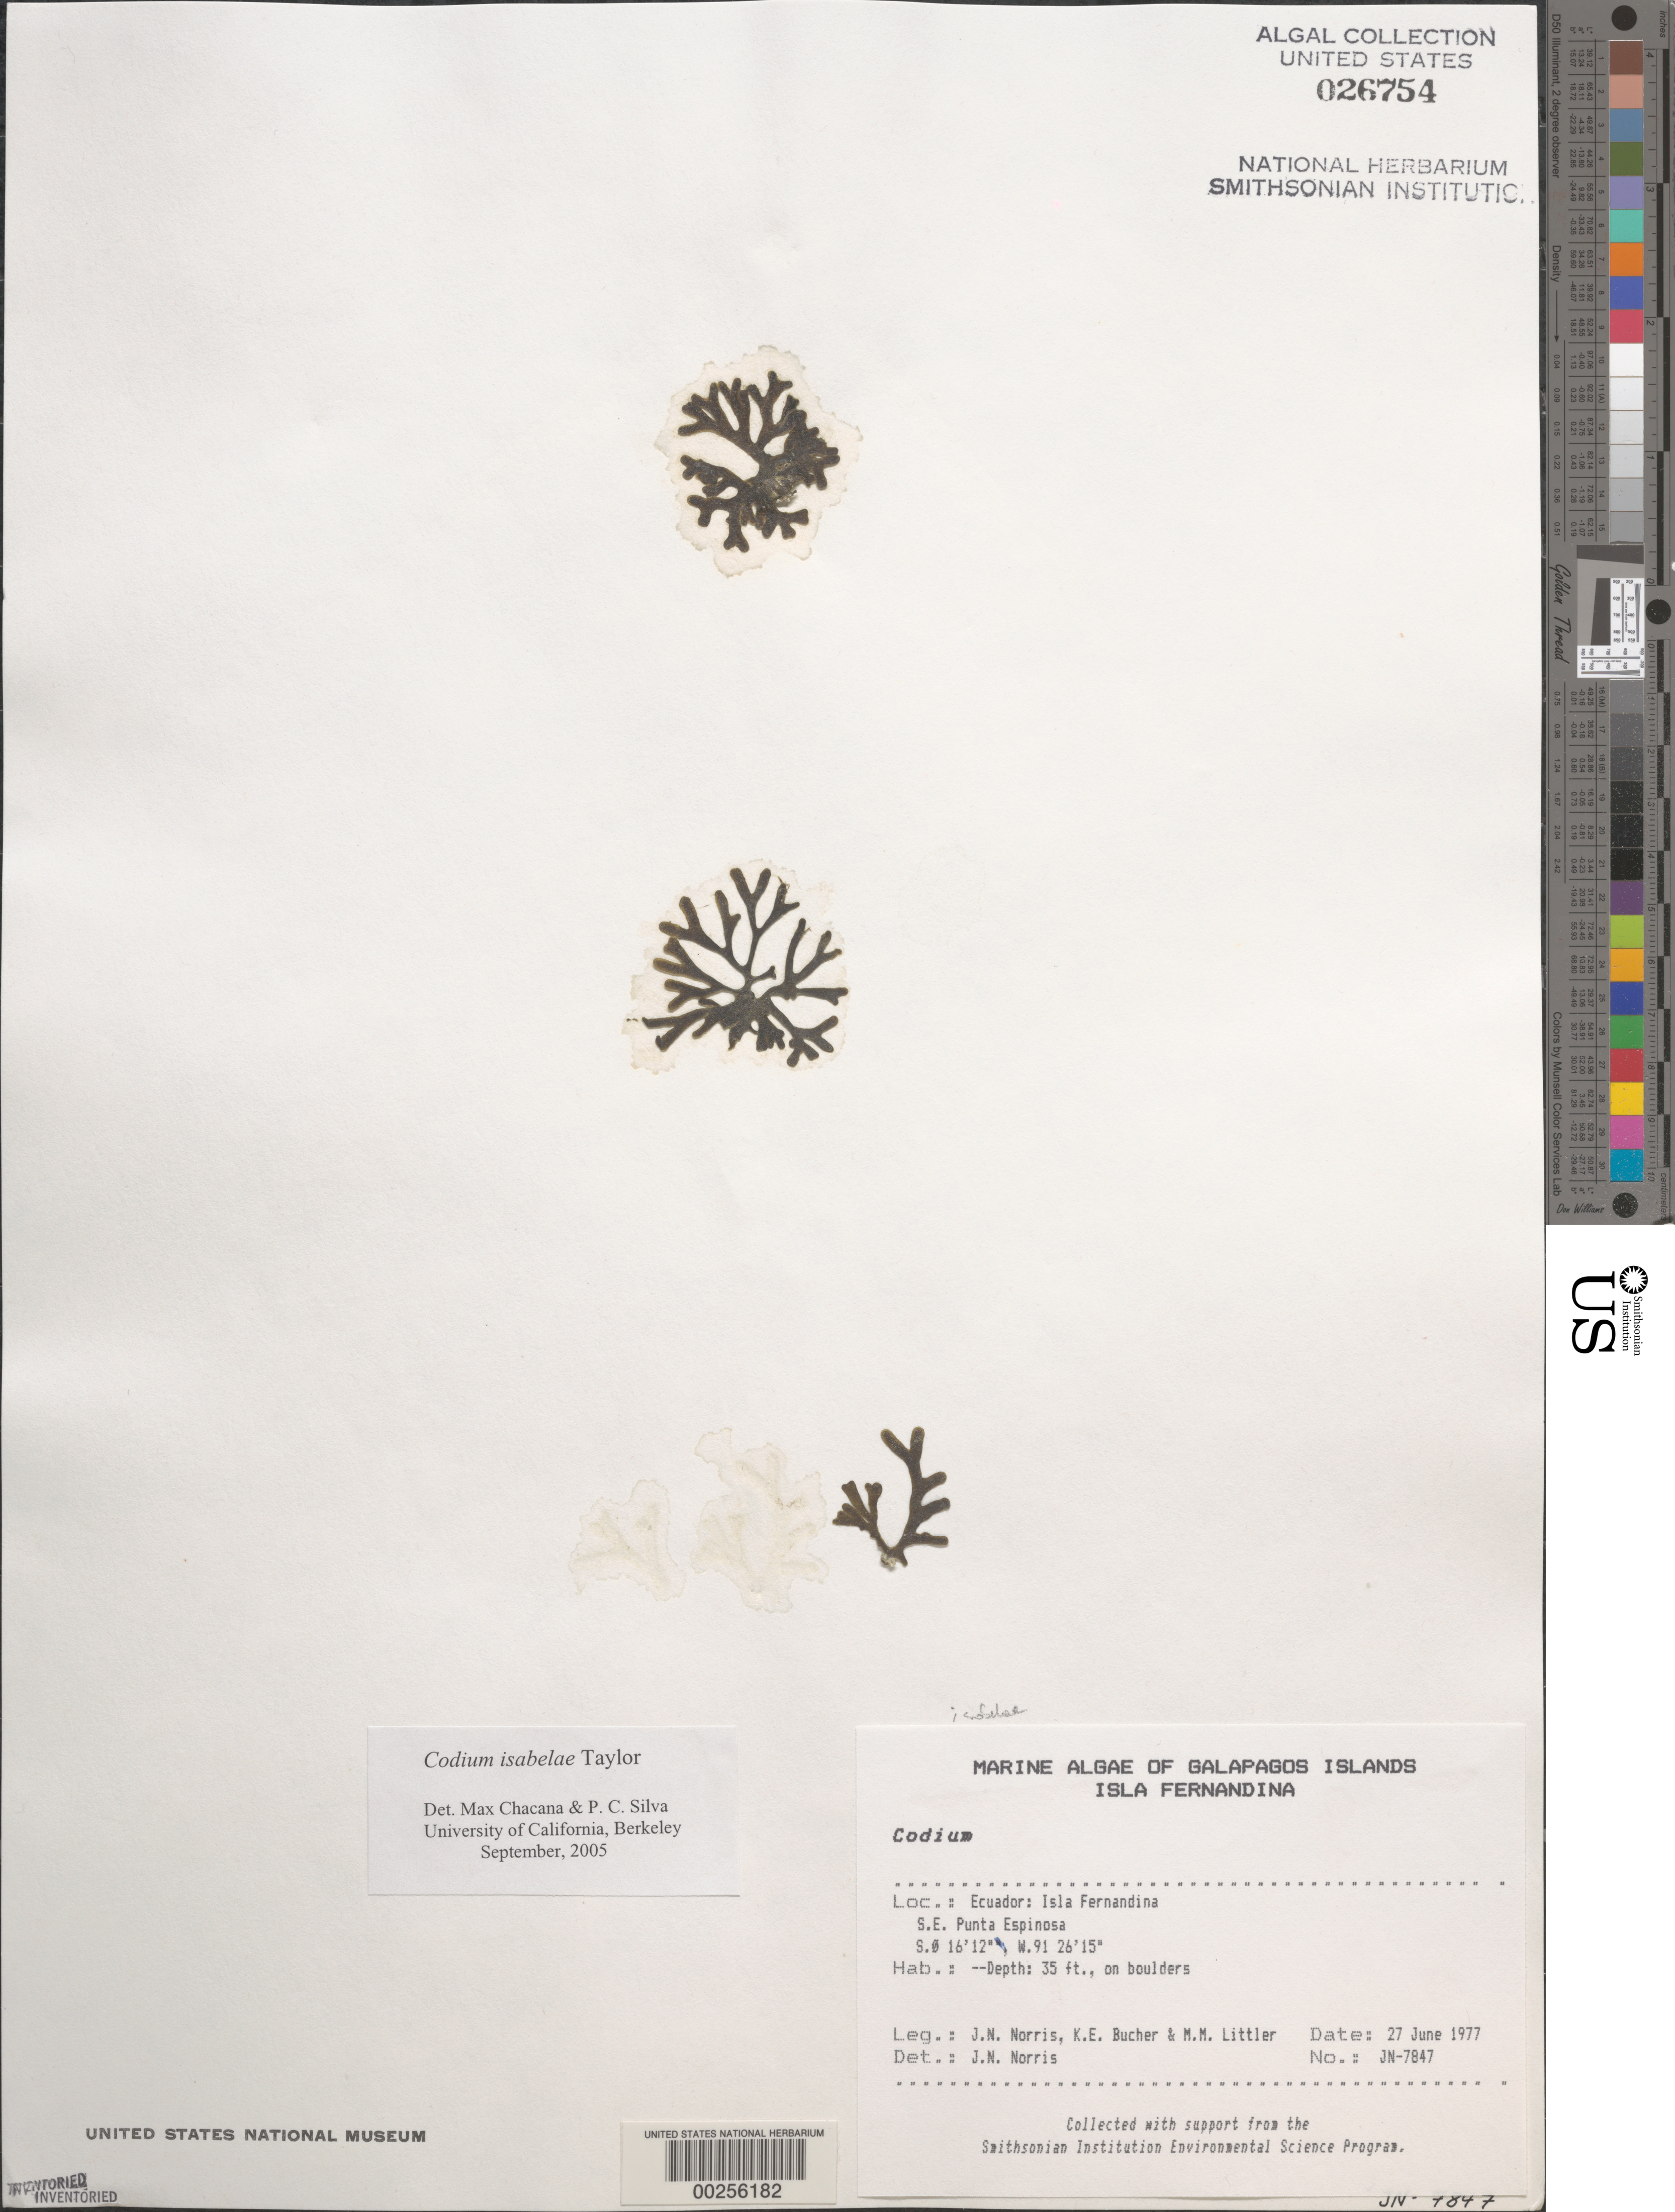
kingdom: Plantae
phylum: Chlorophyta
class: Ulvophyceae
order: Bryopsidales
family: Codiaceae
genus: Codium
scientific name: Codium isabelae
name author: W.R. Taylor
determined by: Chacana, M. E.; Silva, P. C.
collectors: J. N. Norris, K. E. Bucher & M. M. Littler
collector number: JN-7847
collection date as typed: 27 Jun 1977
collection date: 1977-06-27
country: Ecuador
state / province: Colón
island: Fernandina [Narborough]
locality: Southeast Punta Espinosa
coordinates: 0 16'12"S, 91 26'15"W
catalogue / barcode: US 26754